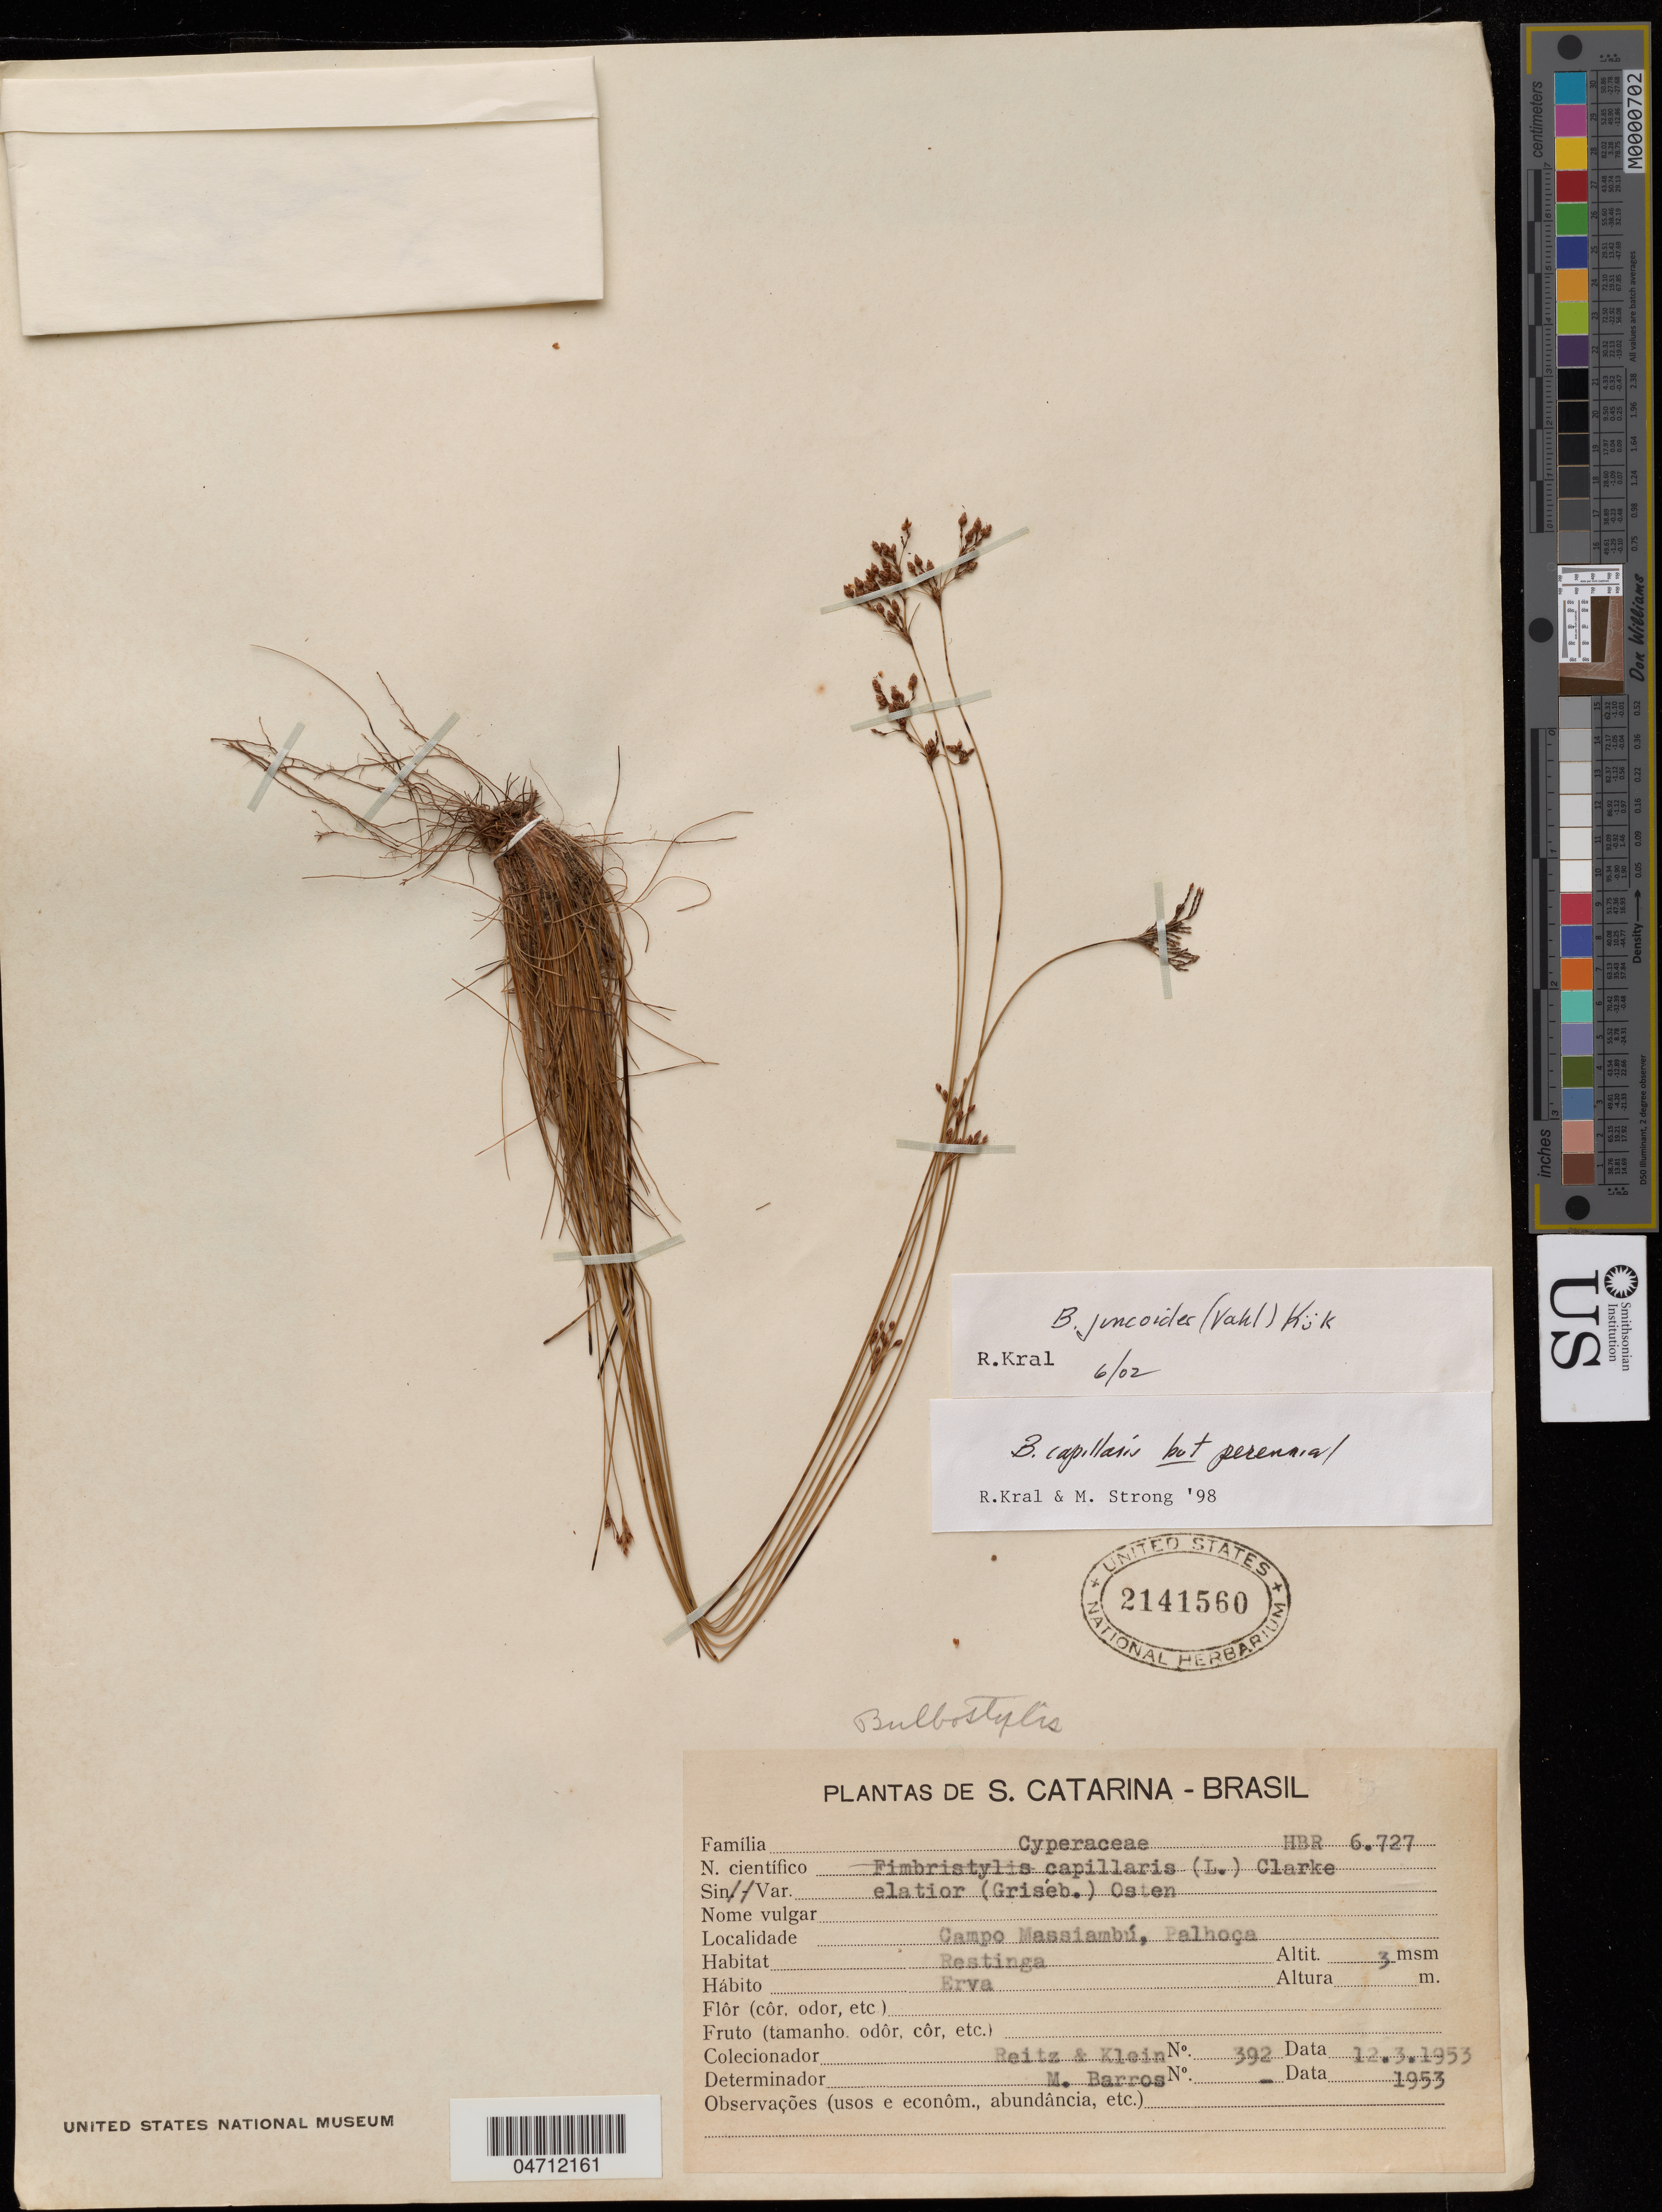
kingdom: Plantae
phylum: Tracheophyta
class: Liliopsida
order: Poales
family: Cyperaceae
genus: Bulbostylis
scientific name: Bulbostylis juncoides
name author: (Vahl) Kük. ex Herter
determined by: Kral, Robert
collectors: R. Reitz & R. M. Klein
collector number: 392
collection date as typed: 12 Mar 1953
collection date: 1953-03-12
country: Brazil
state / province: Santa Catarina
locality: Camp Massimabu, Palhoca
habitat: Erva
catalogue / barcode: US 2141560